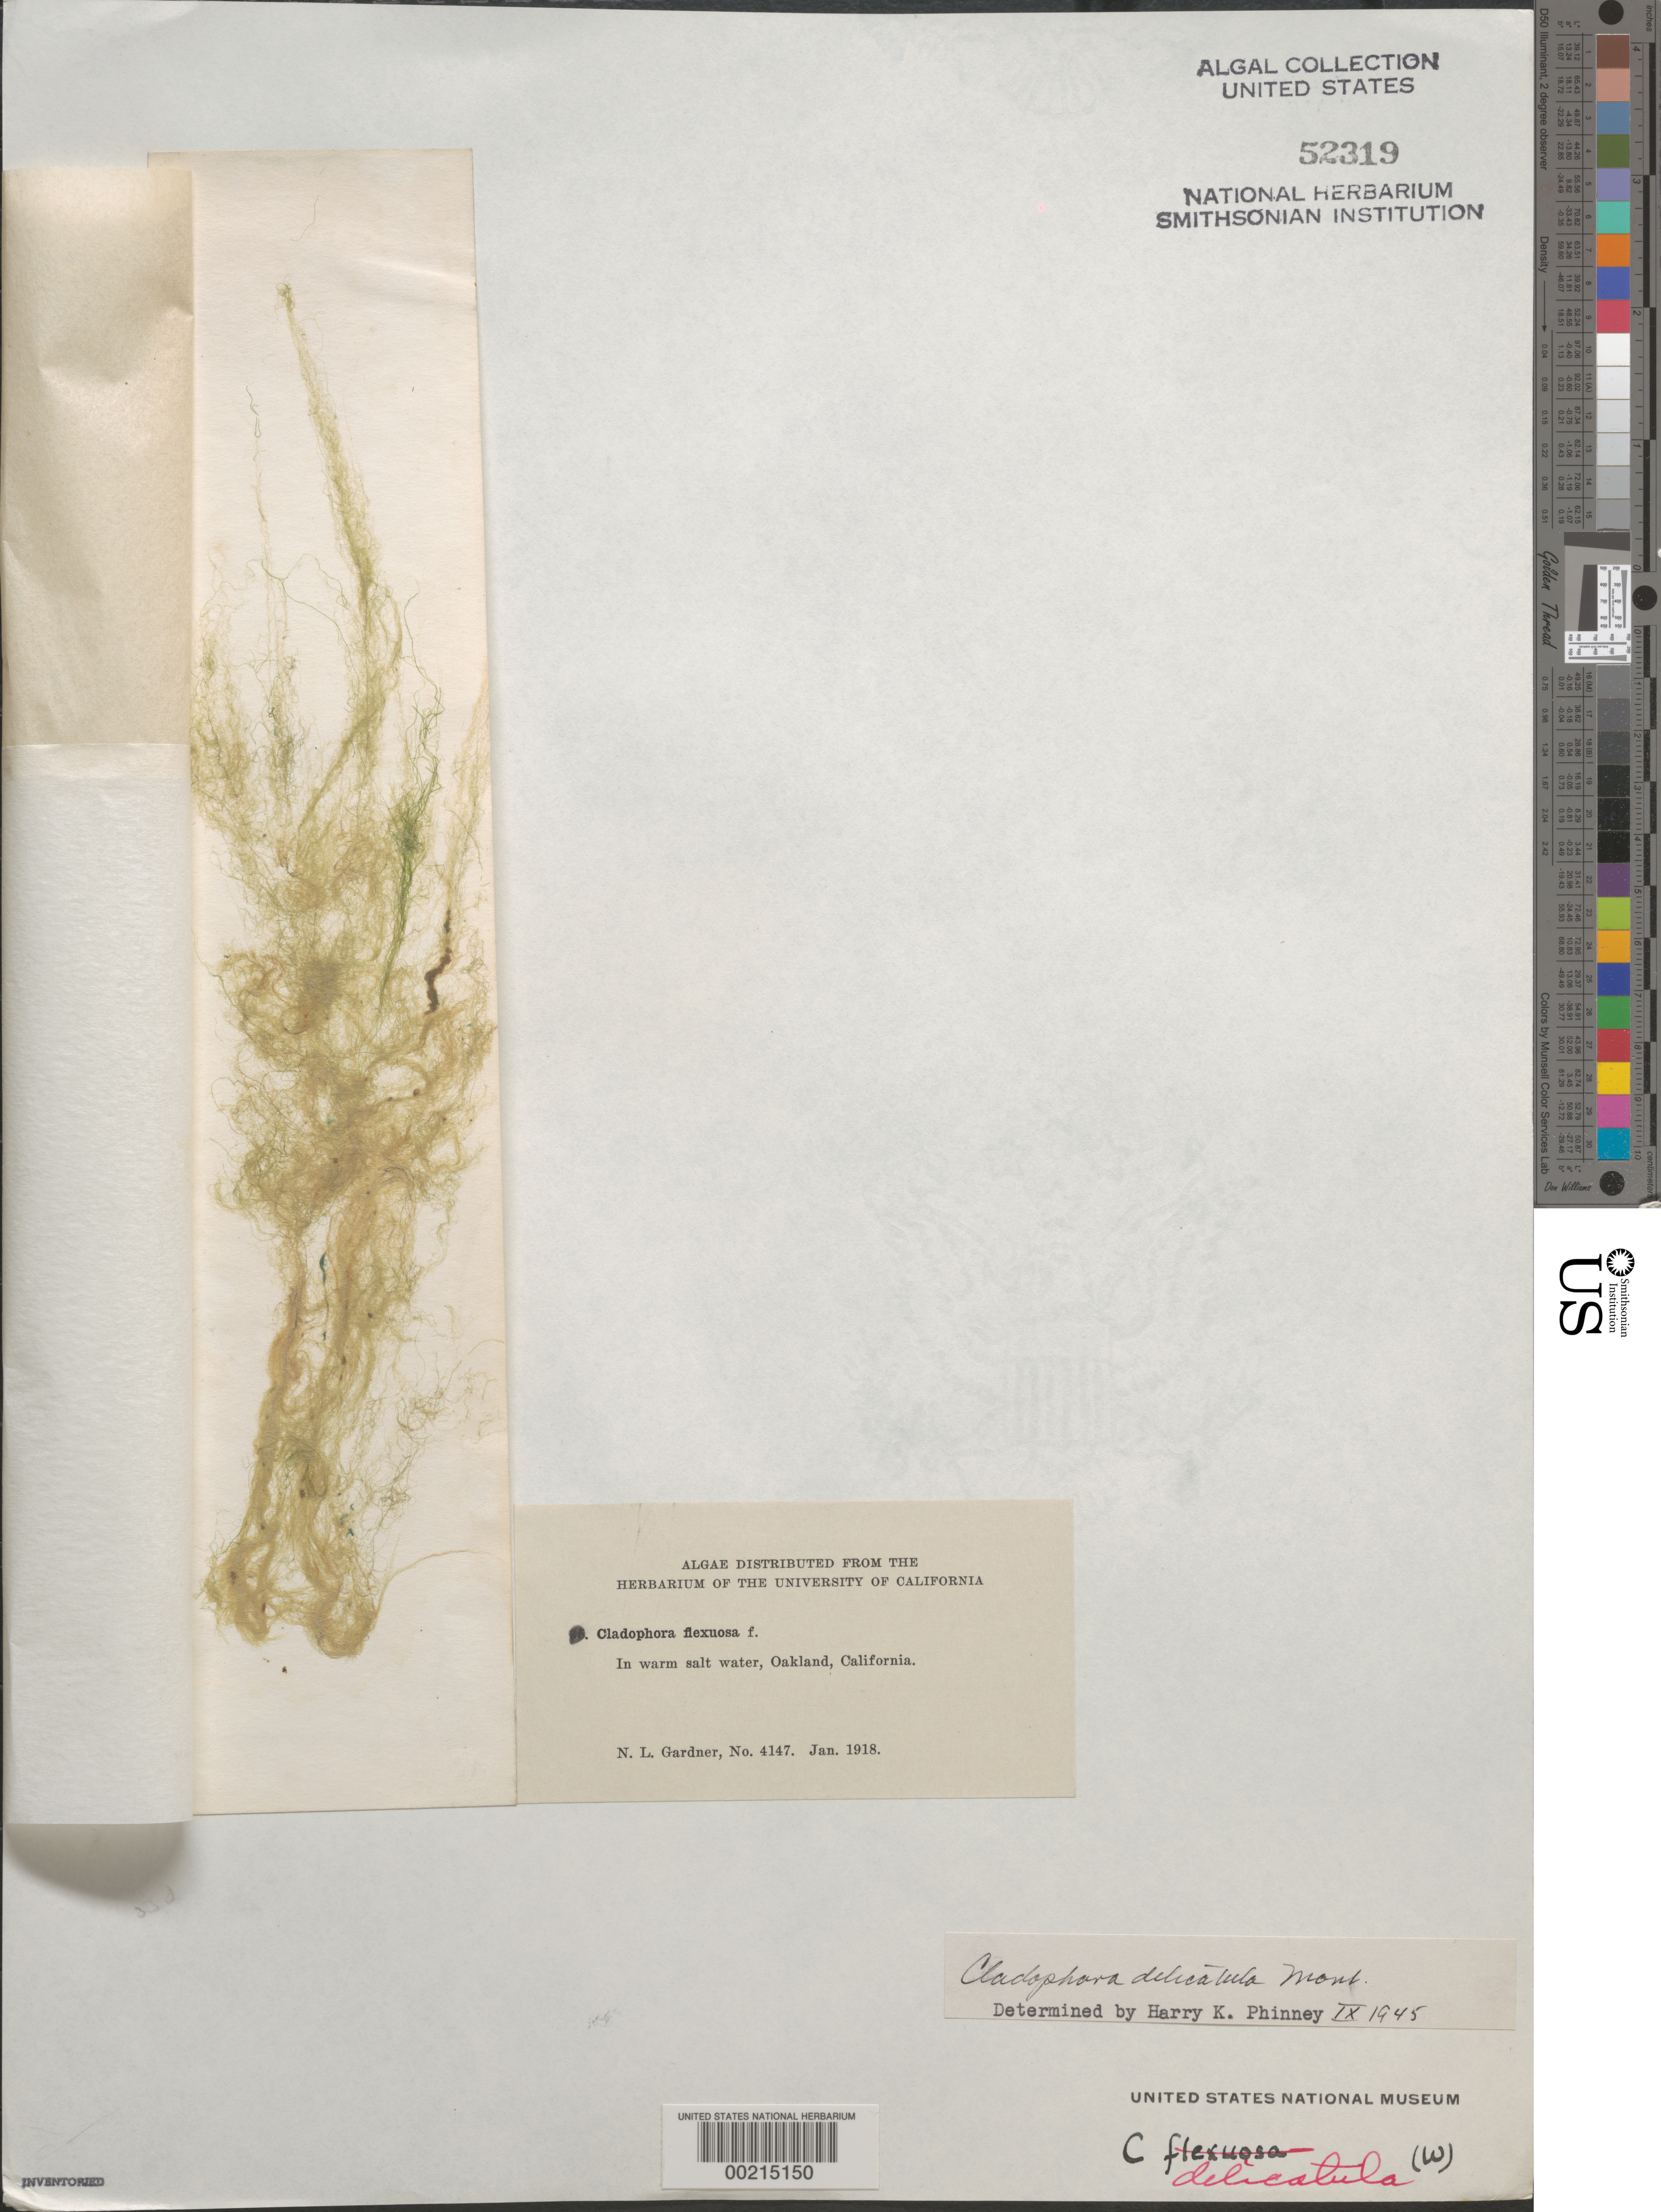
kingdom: Plantae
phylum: Chlorophyta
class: Ulvophyceae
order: Cladophorales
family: Anadyomenaceae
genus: Willeella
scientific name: Willeella brachyclados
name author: (Montagne) M.J. Wynne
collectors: N. Gardner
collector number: NLG 4147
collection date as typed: Jan 1918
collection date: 1918-01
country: United States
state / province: California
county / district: Alameda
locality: Oakland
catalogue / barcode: US 52319